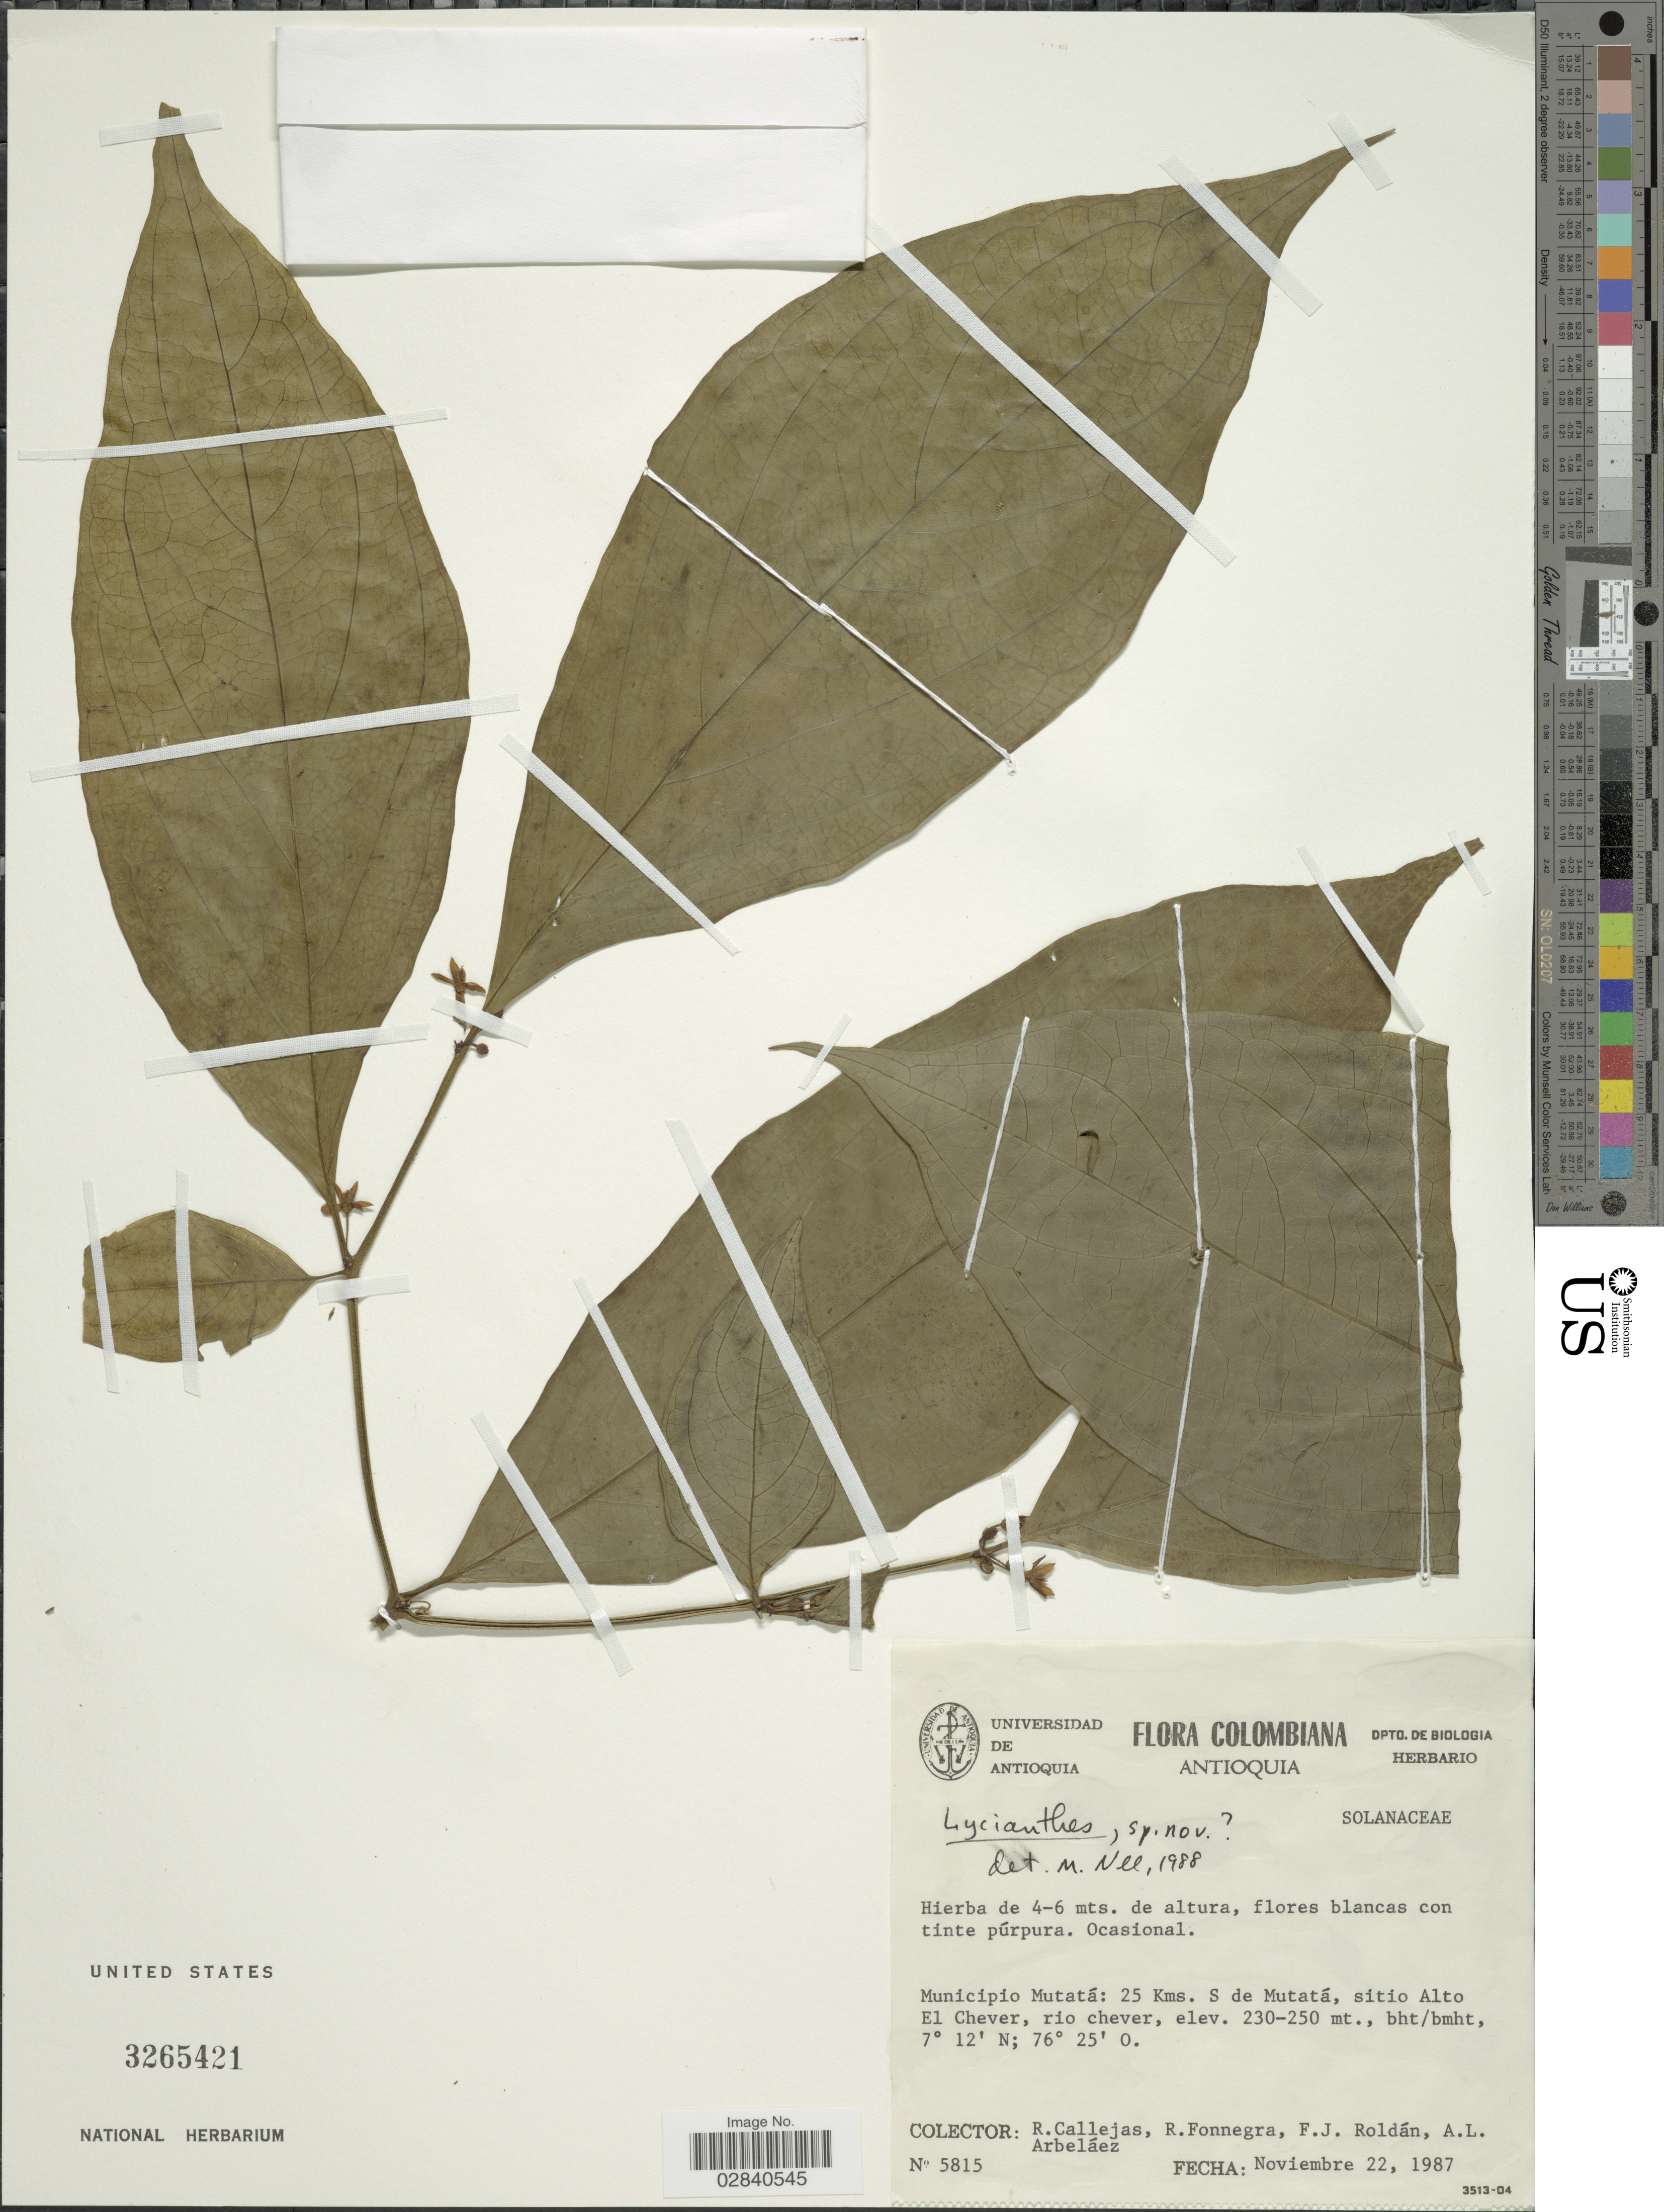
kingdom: Plantae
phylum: Tracheophyta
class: Magnoliopsida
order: Solanales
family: Solanaceae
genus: Lycianthes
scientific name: Lycianthes sp.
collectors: R. Callejas, R. Fonnegra, F. J. Roldán & A. Arbeláez Alvarez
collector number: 5815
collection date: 1987-11-22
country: Colombia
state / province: Antioquia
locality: Municipio Mutatá: 25 Kms. S de Mutatá, sitio Alto El Chever, rio chever, bht/bmht.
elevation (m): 230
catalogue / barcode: US 3265421